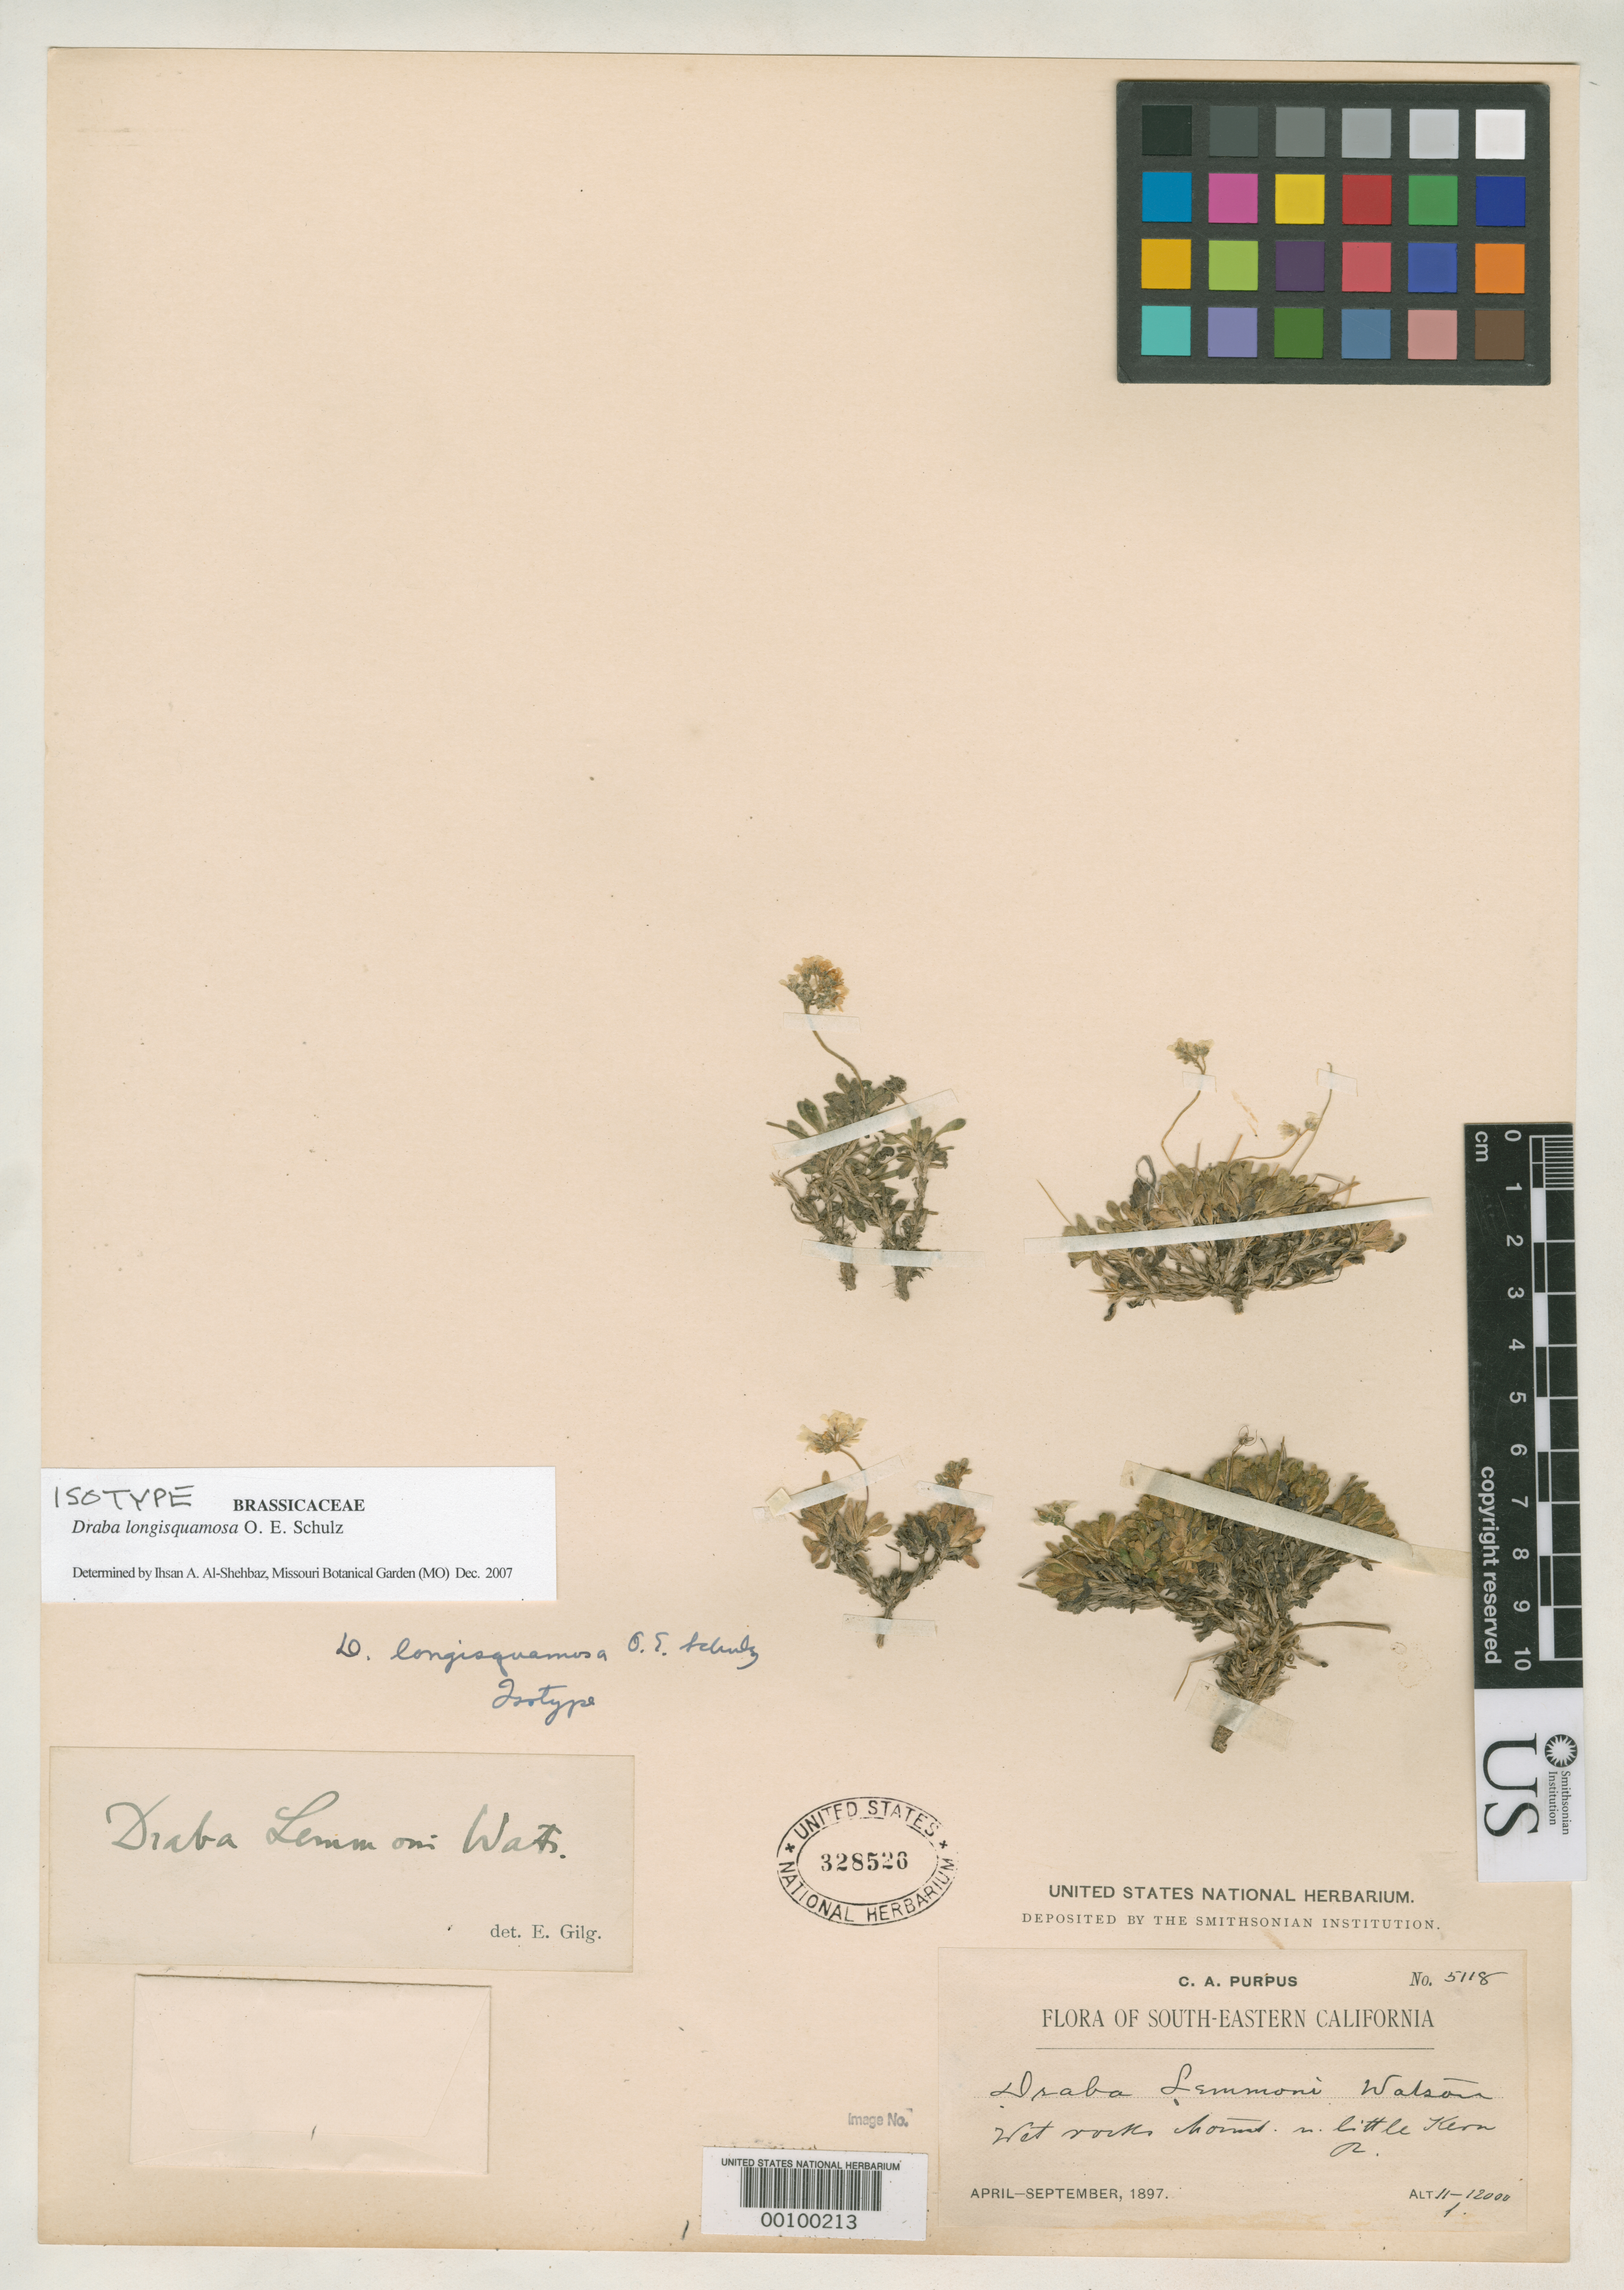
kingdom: Plantae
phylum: Tracheophyta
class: Magnoliopsida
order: Brassicales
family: Brassicaceae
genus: Draba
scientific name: Draba longisquamosa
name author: O.E. Schulz in Engl.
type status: Isotype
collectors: C. A. Purpus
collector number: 5118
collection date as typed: Apr 1897 to -- Sep 1897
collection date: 1897-04/1897-09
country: United States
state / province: California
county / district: Kern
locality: Little Kern.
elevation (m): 3600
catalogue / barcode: US 328526